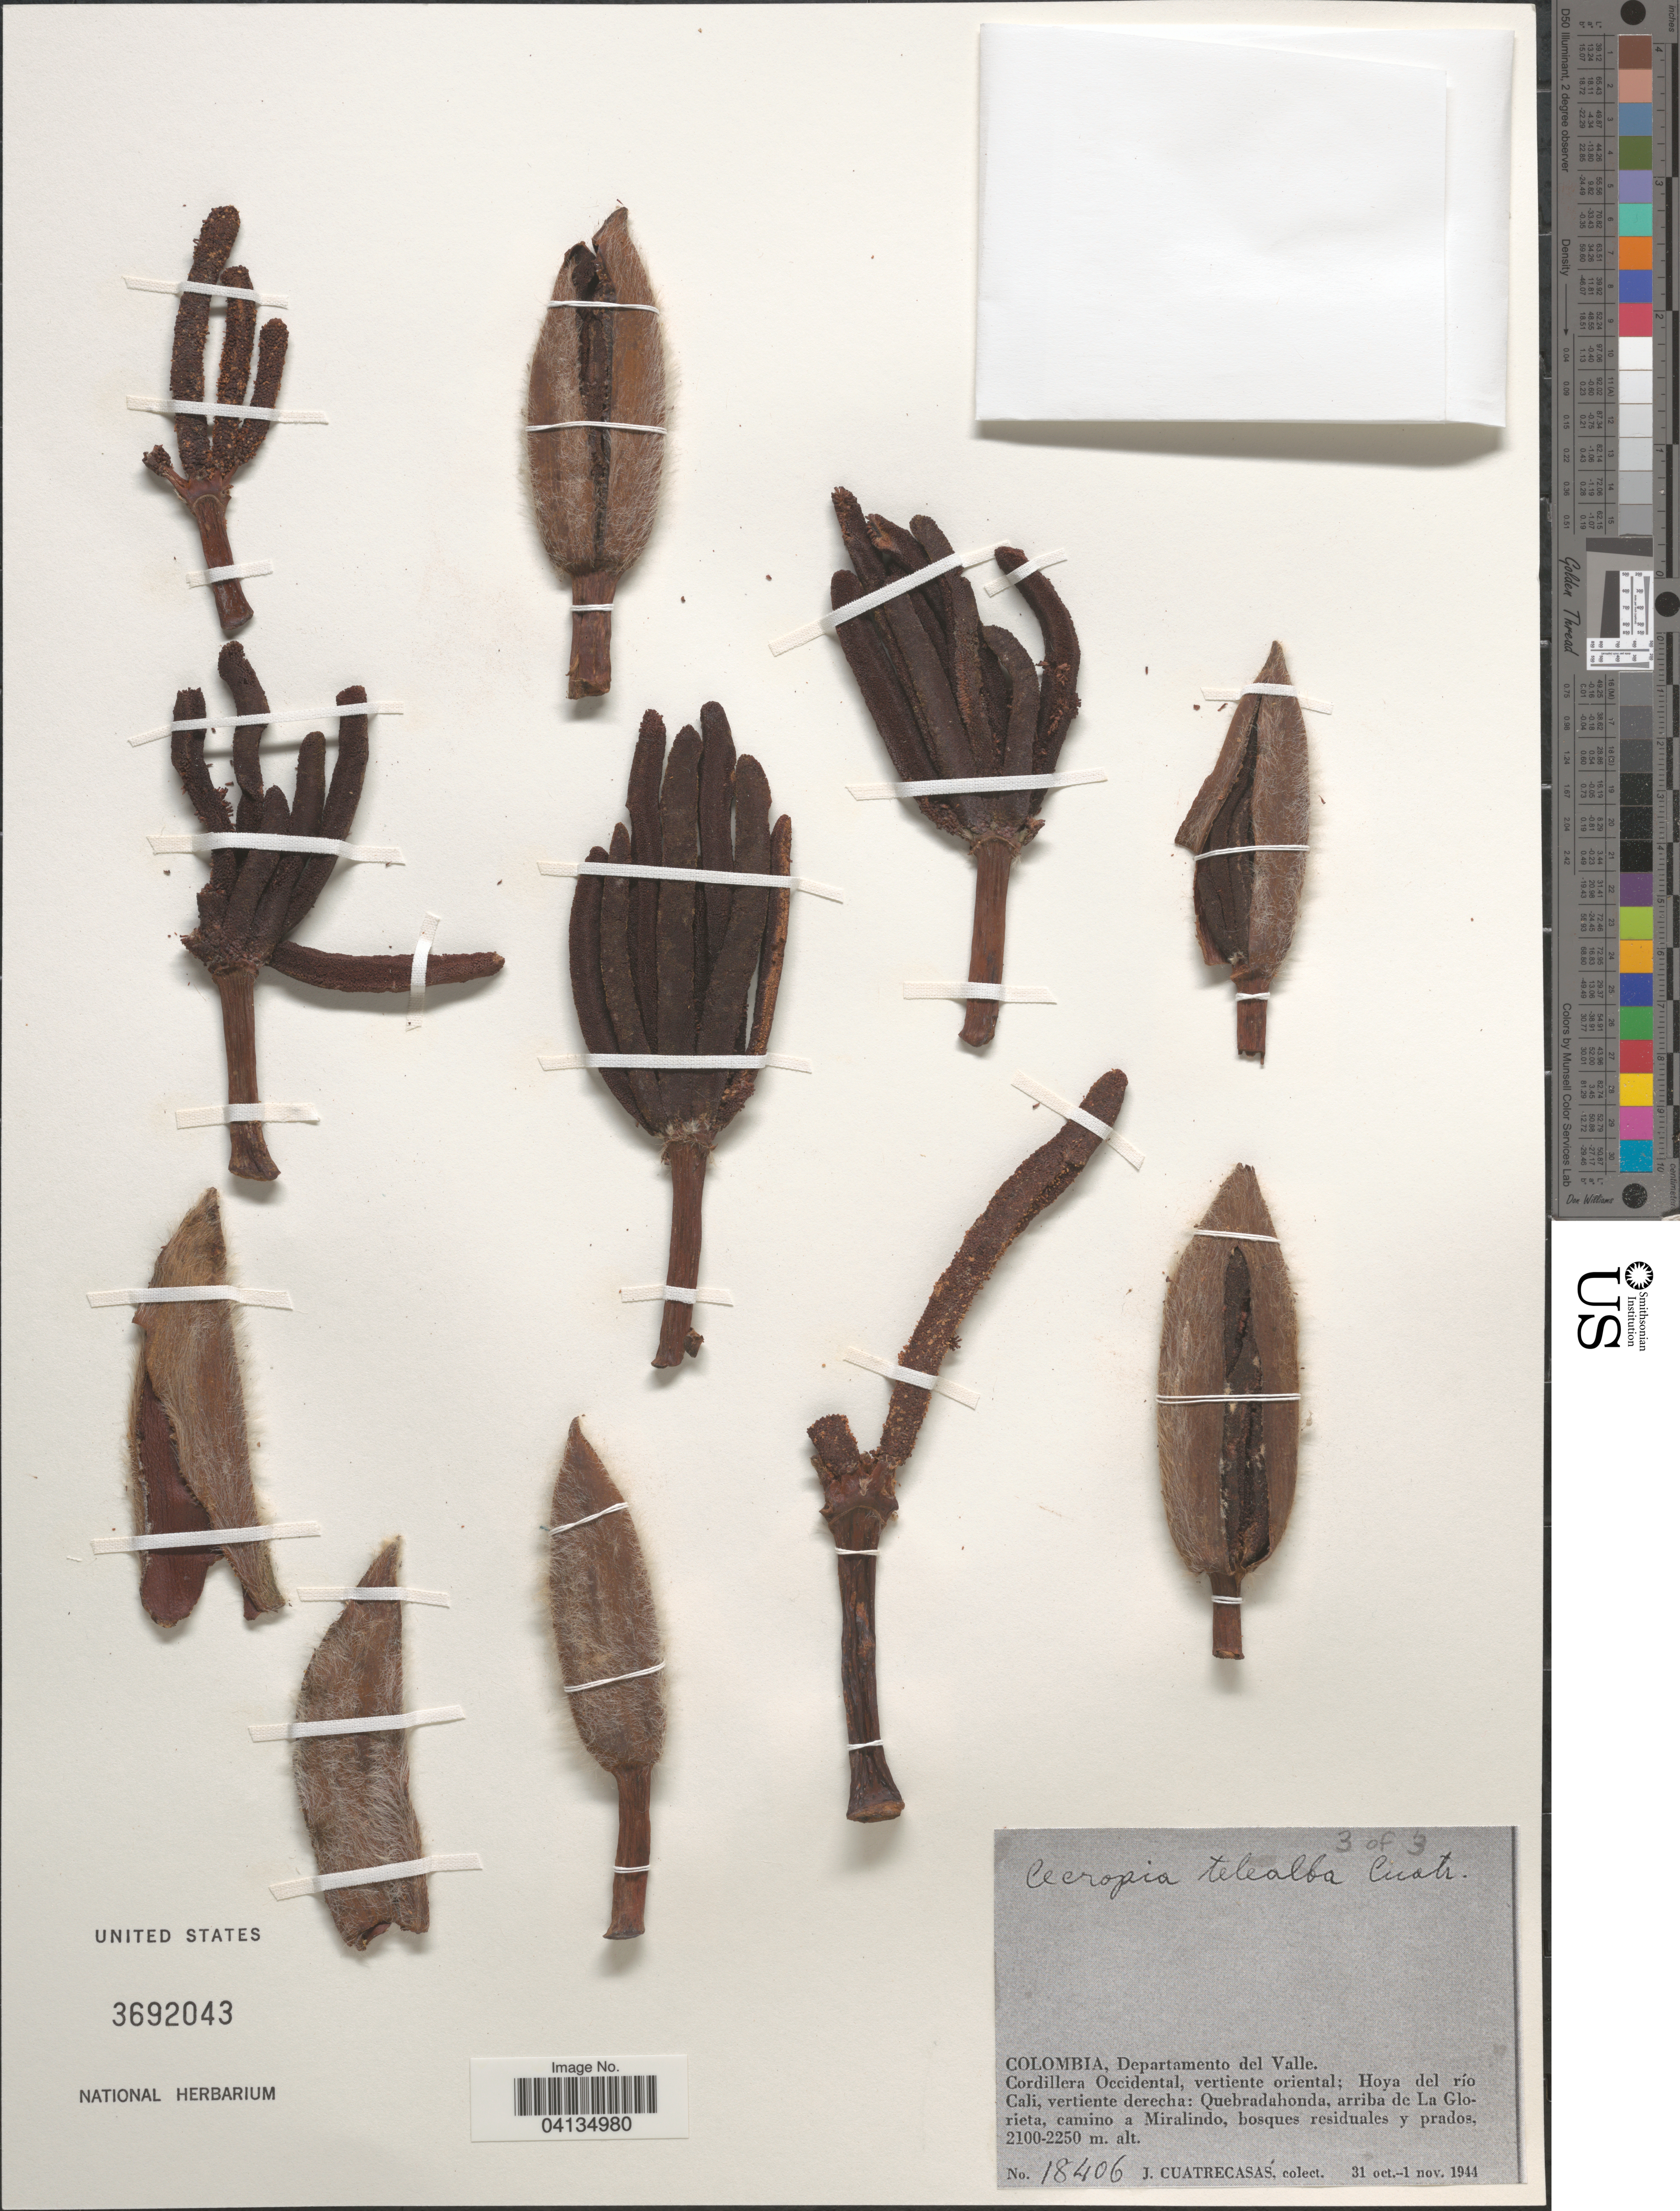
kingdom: Plantae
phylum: Tracheophyta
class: Magnoliopsida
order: Rosales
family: Urticaceae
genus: Cecropia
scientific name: Cecropia telealba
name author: Cuatrec.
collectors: J. Cuatrecasas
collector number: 18406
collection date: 1944-10-31/1944-11-01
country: Colombia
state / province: Valle del Cauca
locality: Departamento del Valle. Cordillera Occicental, vertiente oriental; Hoya del río Cali, vertiente derecha: Quebradahonda, arriba de La Glorieta, camino a Miralindo.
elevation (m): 2100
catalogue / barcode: US 3692043